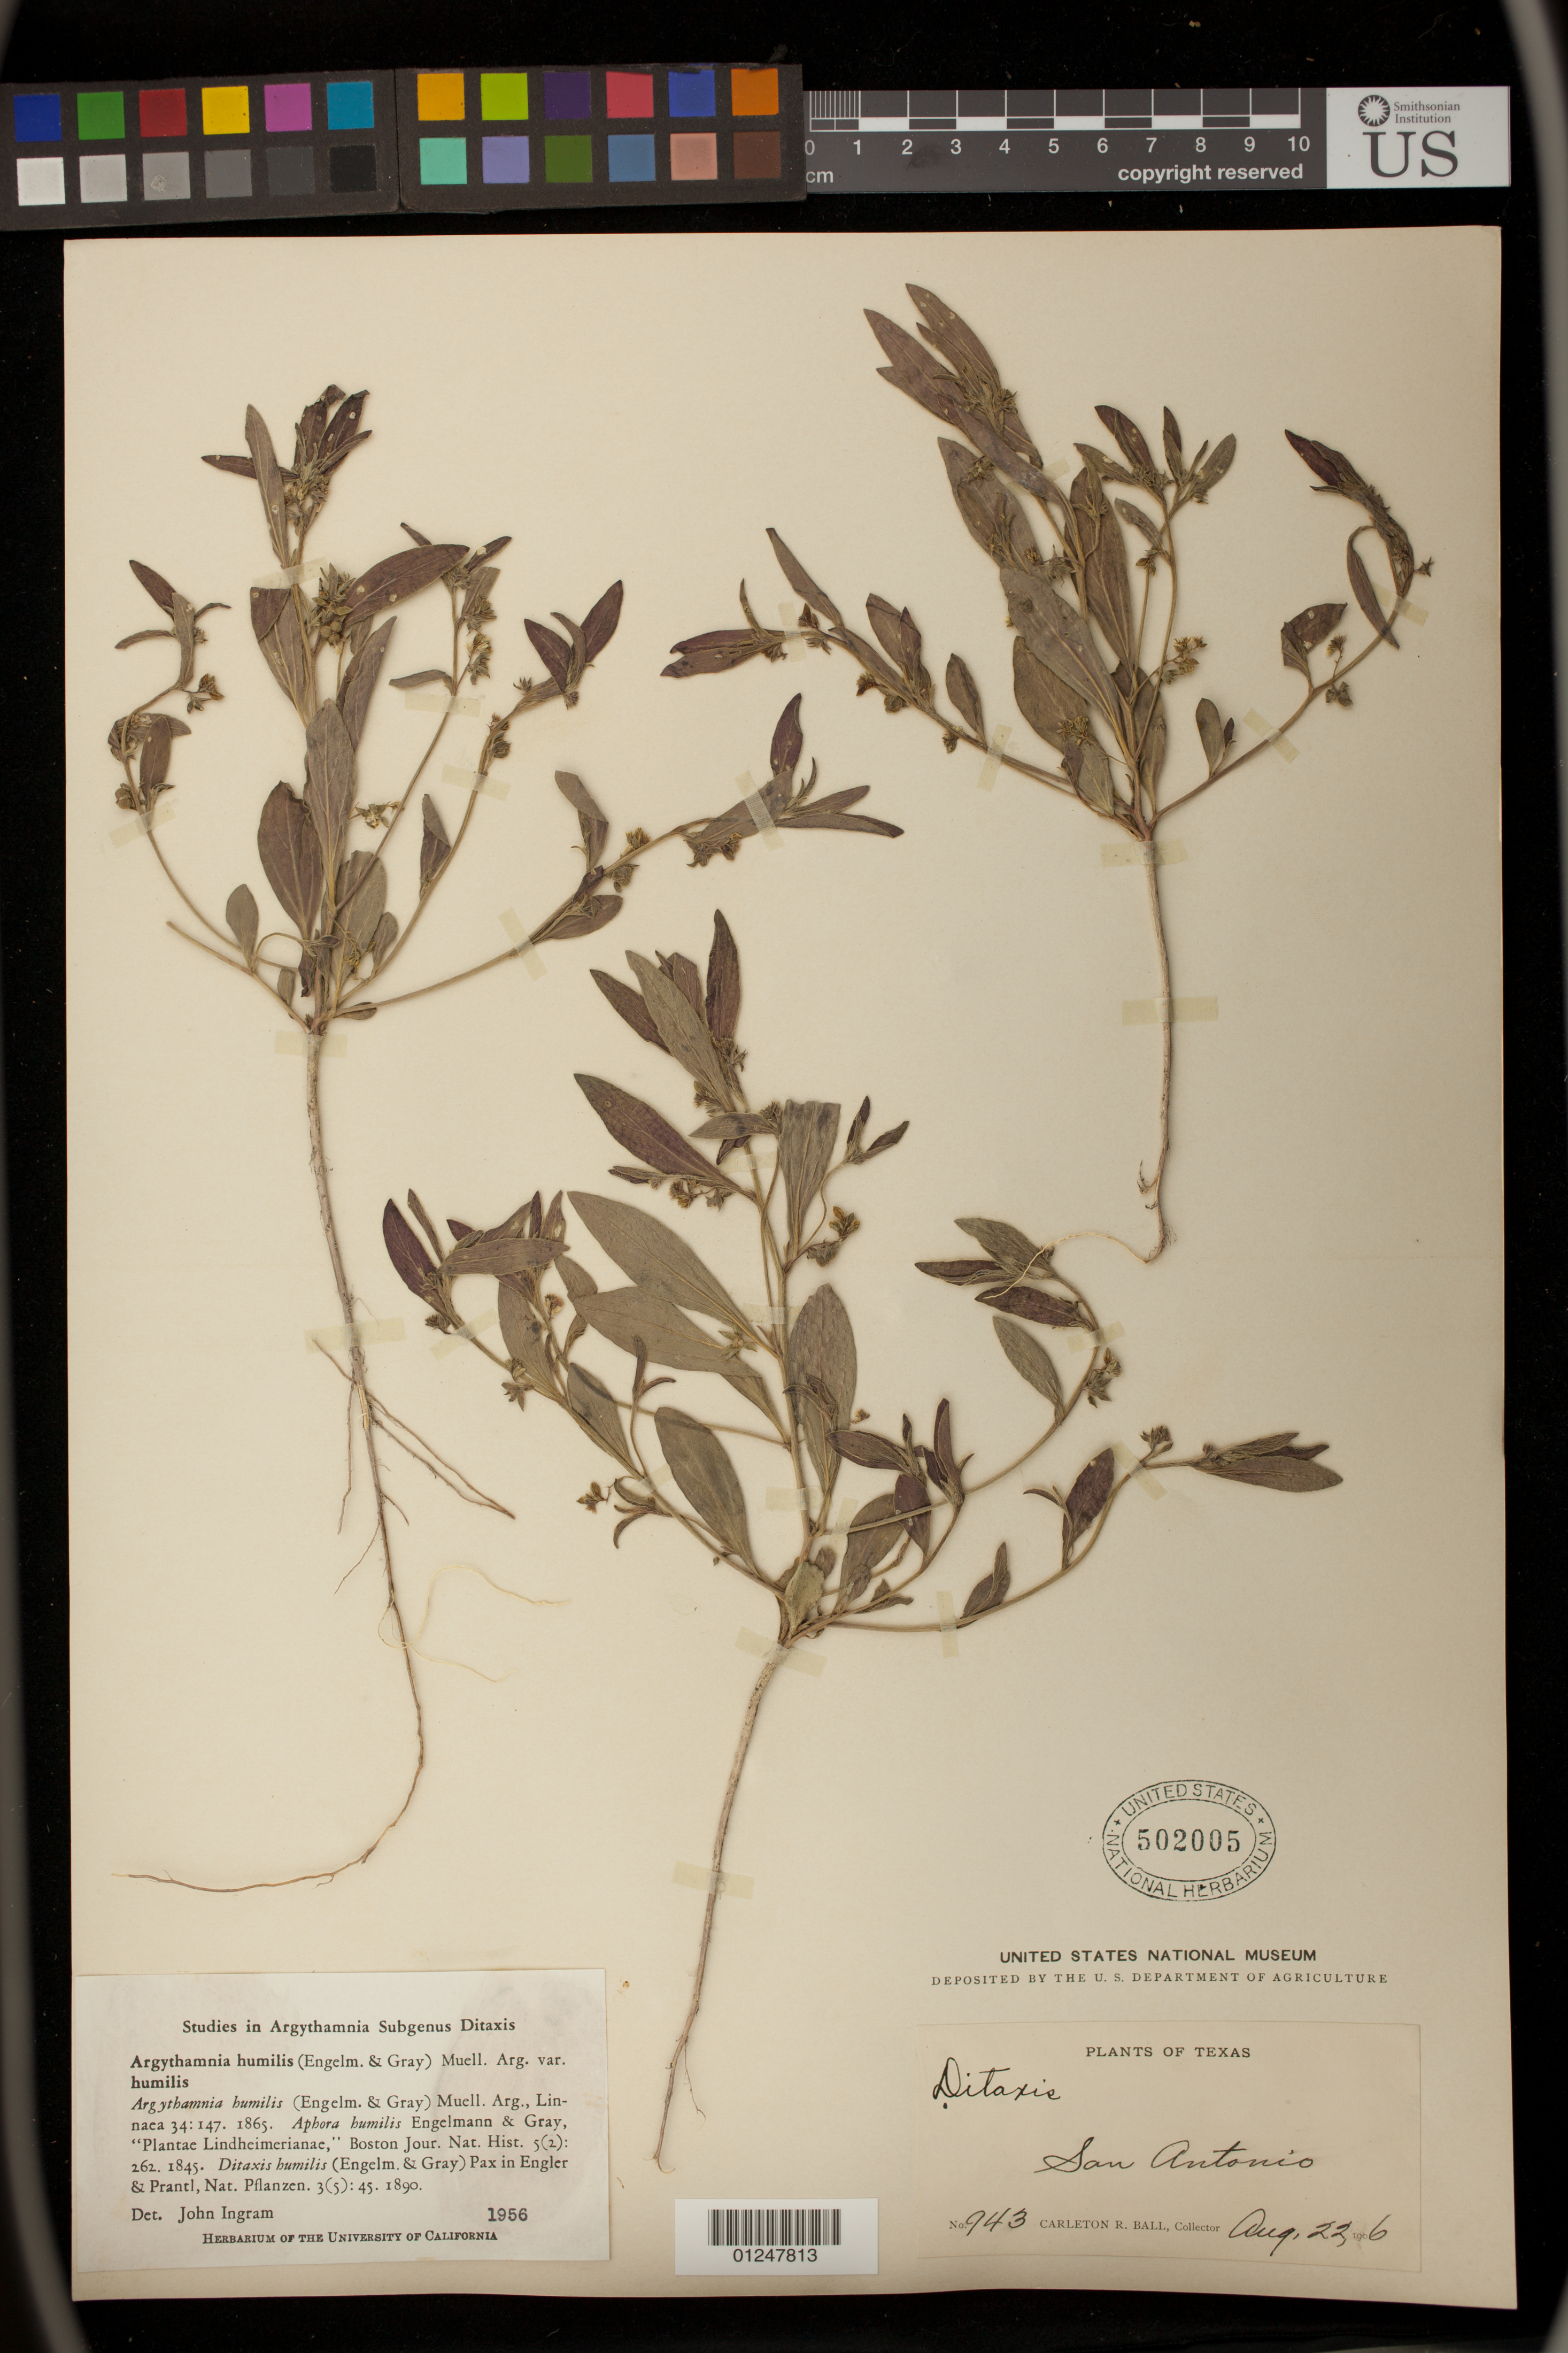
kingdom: Plantae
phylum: Tracheophyta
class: Magnoliopsida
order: Malpighiales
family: Euphorbiaceae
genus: Argythamnia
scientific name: Argythamnia humilis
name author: (Engelm. & A. Gray) Müll. Arg.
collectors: C. R. Ball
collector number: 943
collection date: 1906-08-23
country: United States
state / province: Texas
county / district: Bexar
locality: San Antonio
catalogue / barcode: US 502005